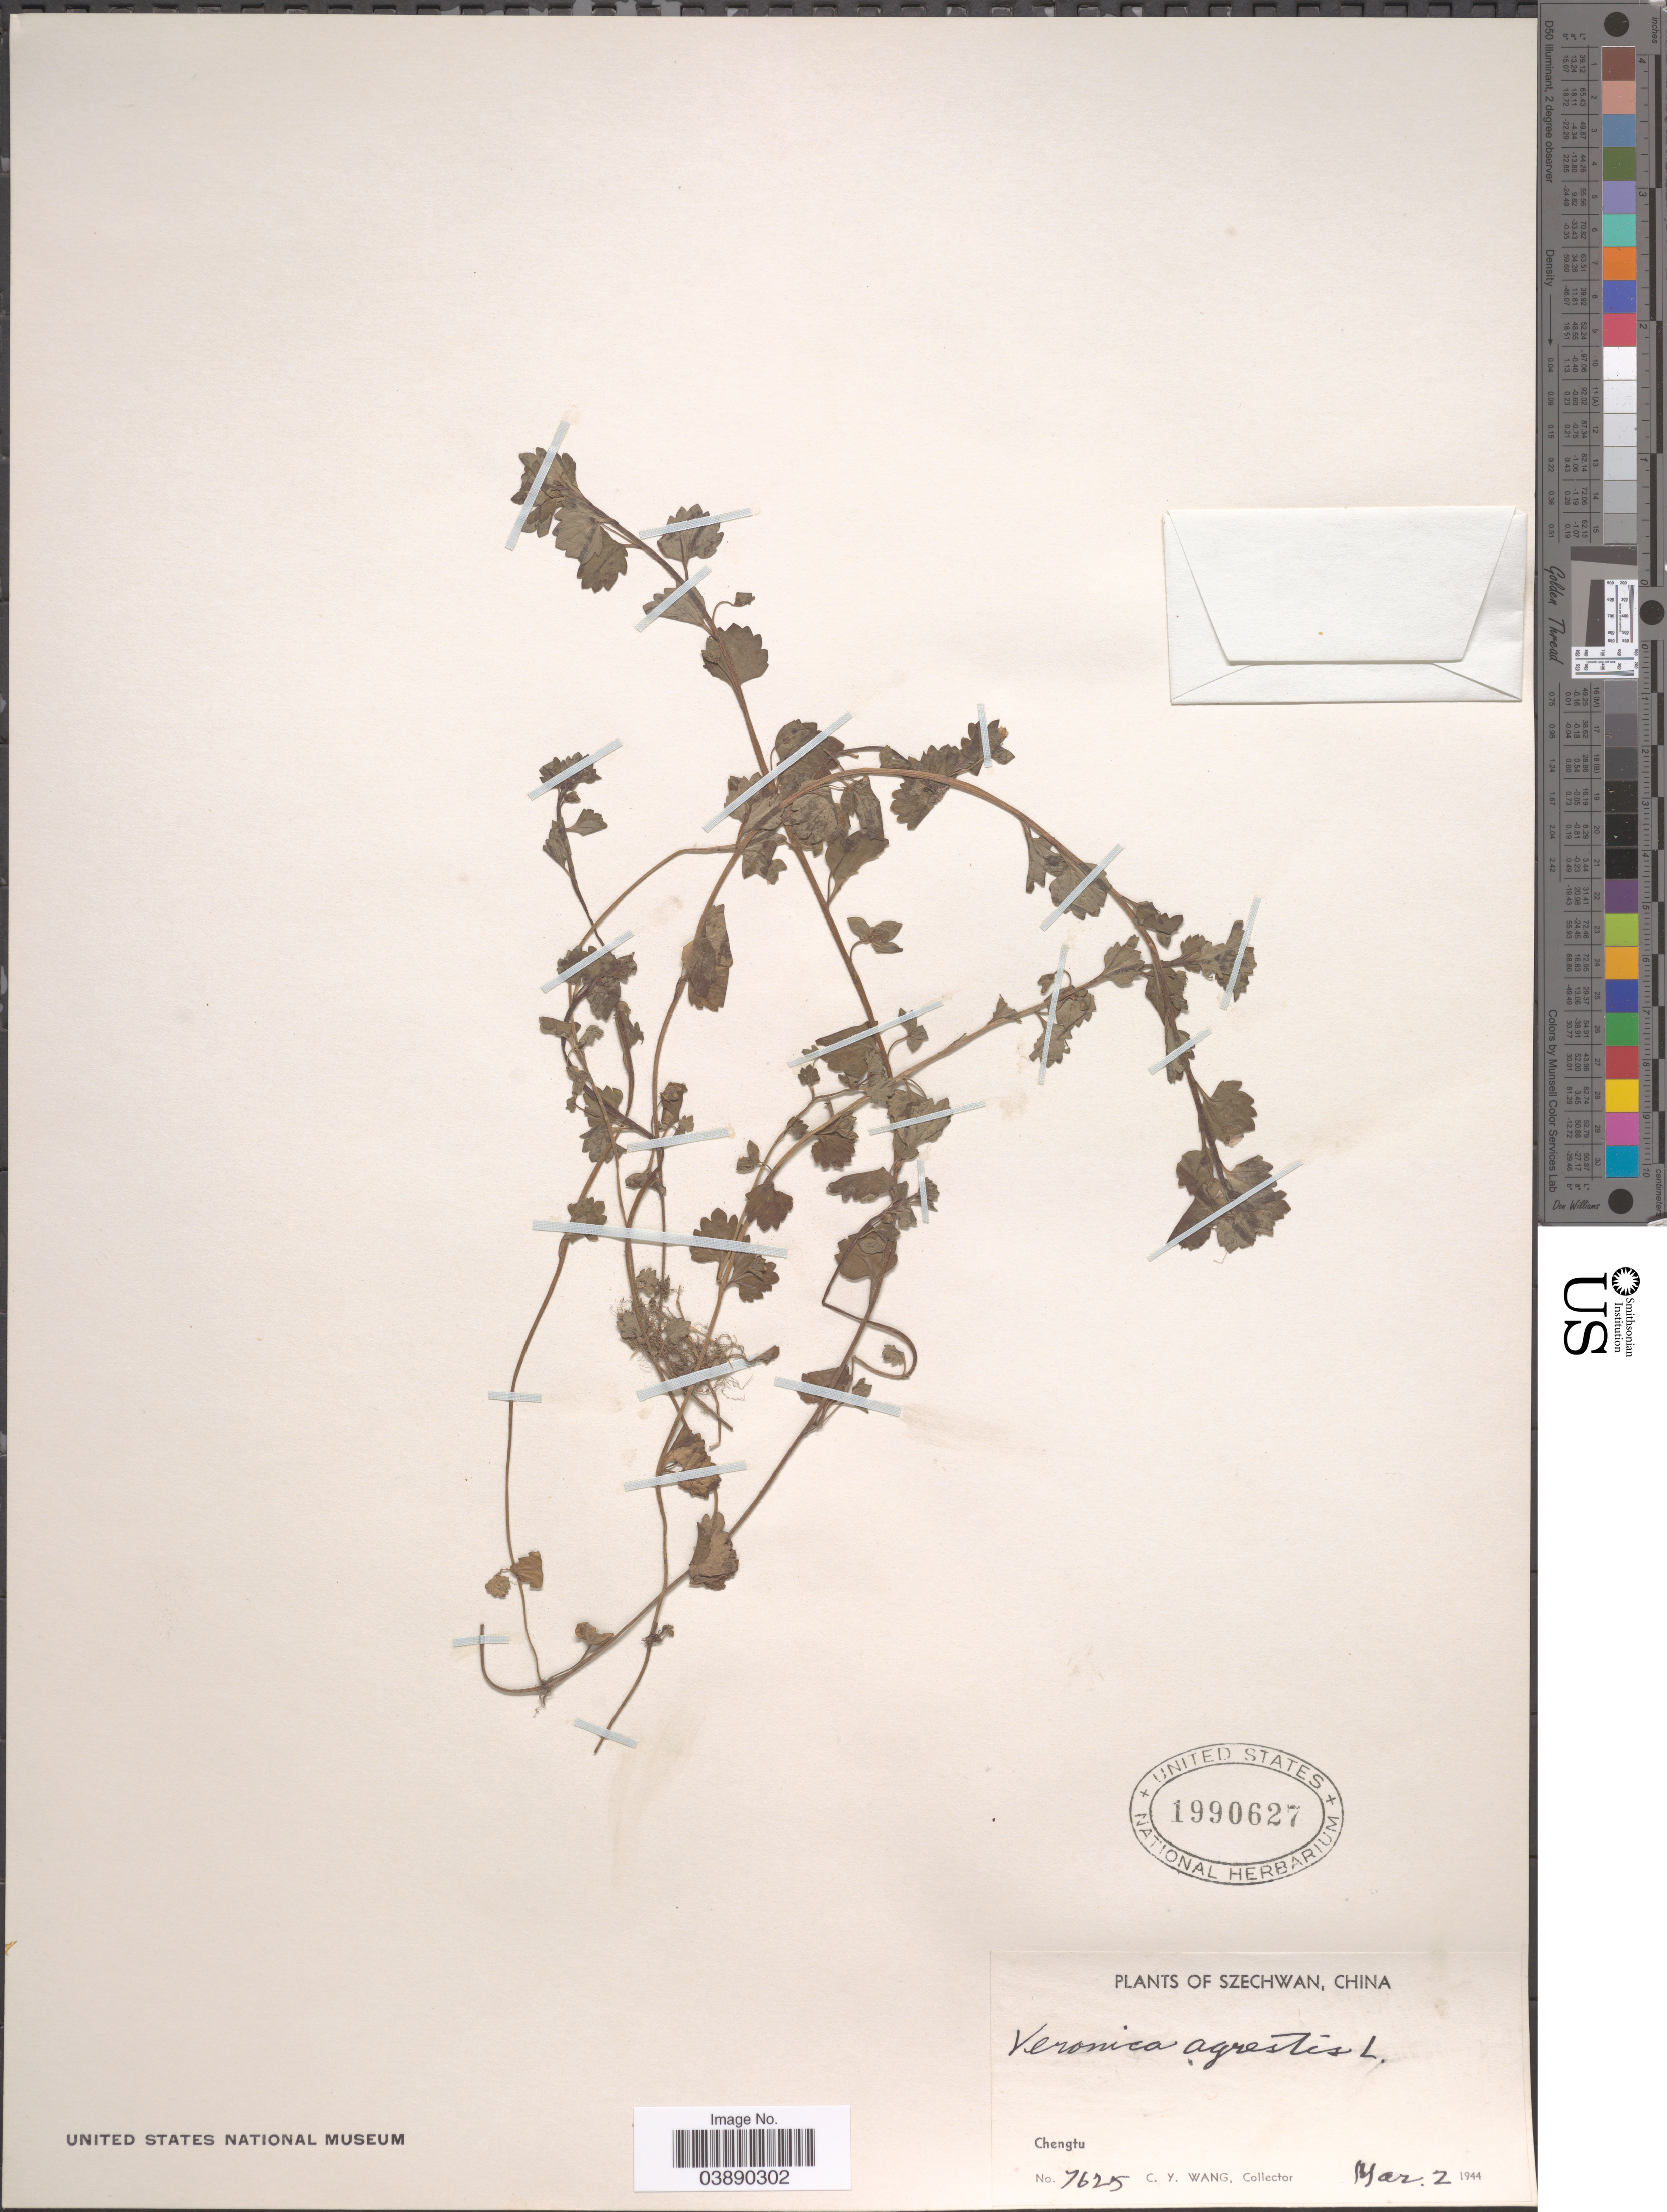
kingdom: Plantae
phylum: Tracheophyta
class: Magnoliopsida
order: Lamiales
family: Plantaginaceae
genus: Veronica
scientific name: Veronica persica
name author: Poir.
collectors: C. y. Wang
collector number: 7625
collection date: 1944-03-02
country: China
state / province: Sichuan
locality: Szechwan. Chengtu.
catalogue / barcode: US 1990627